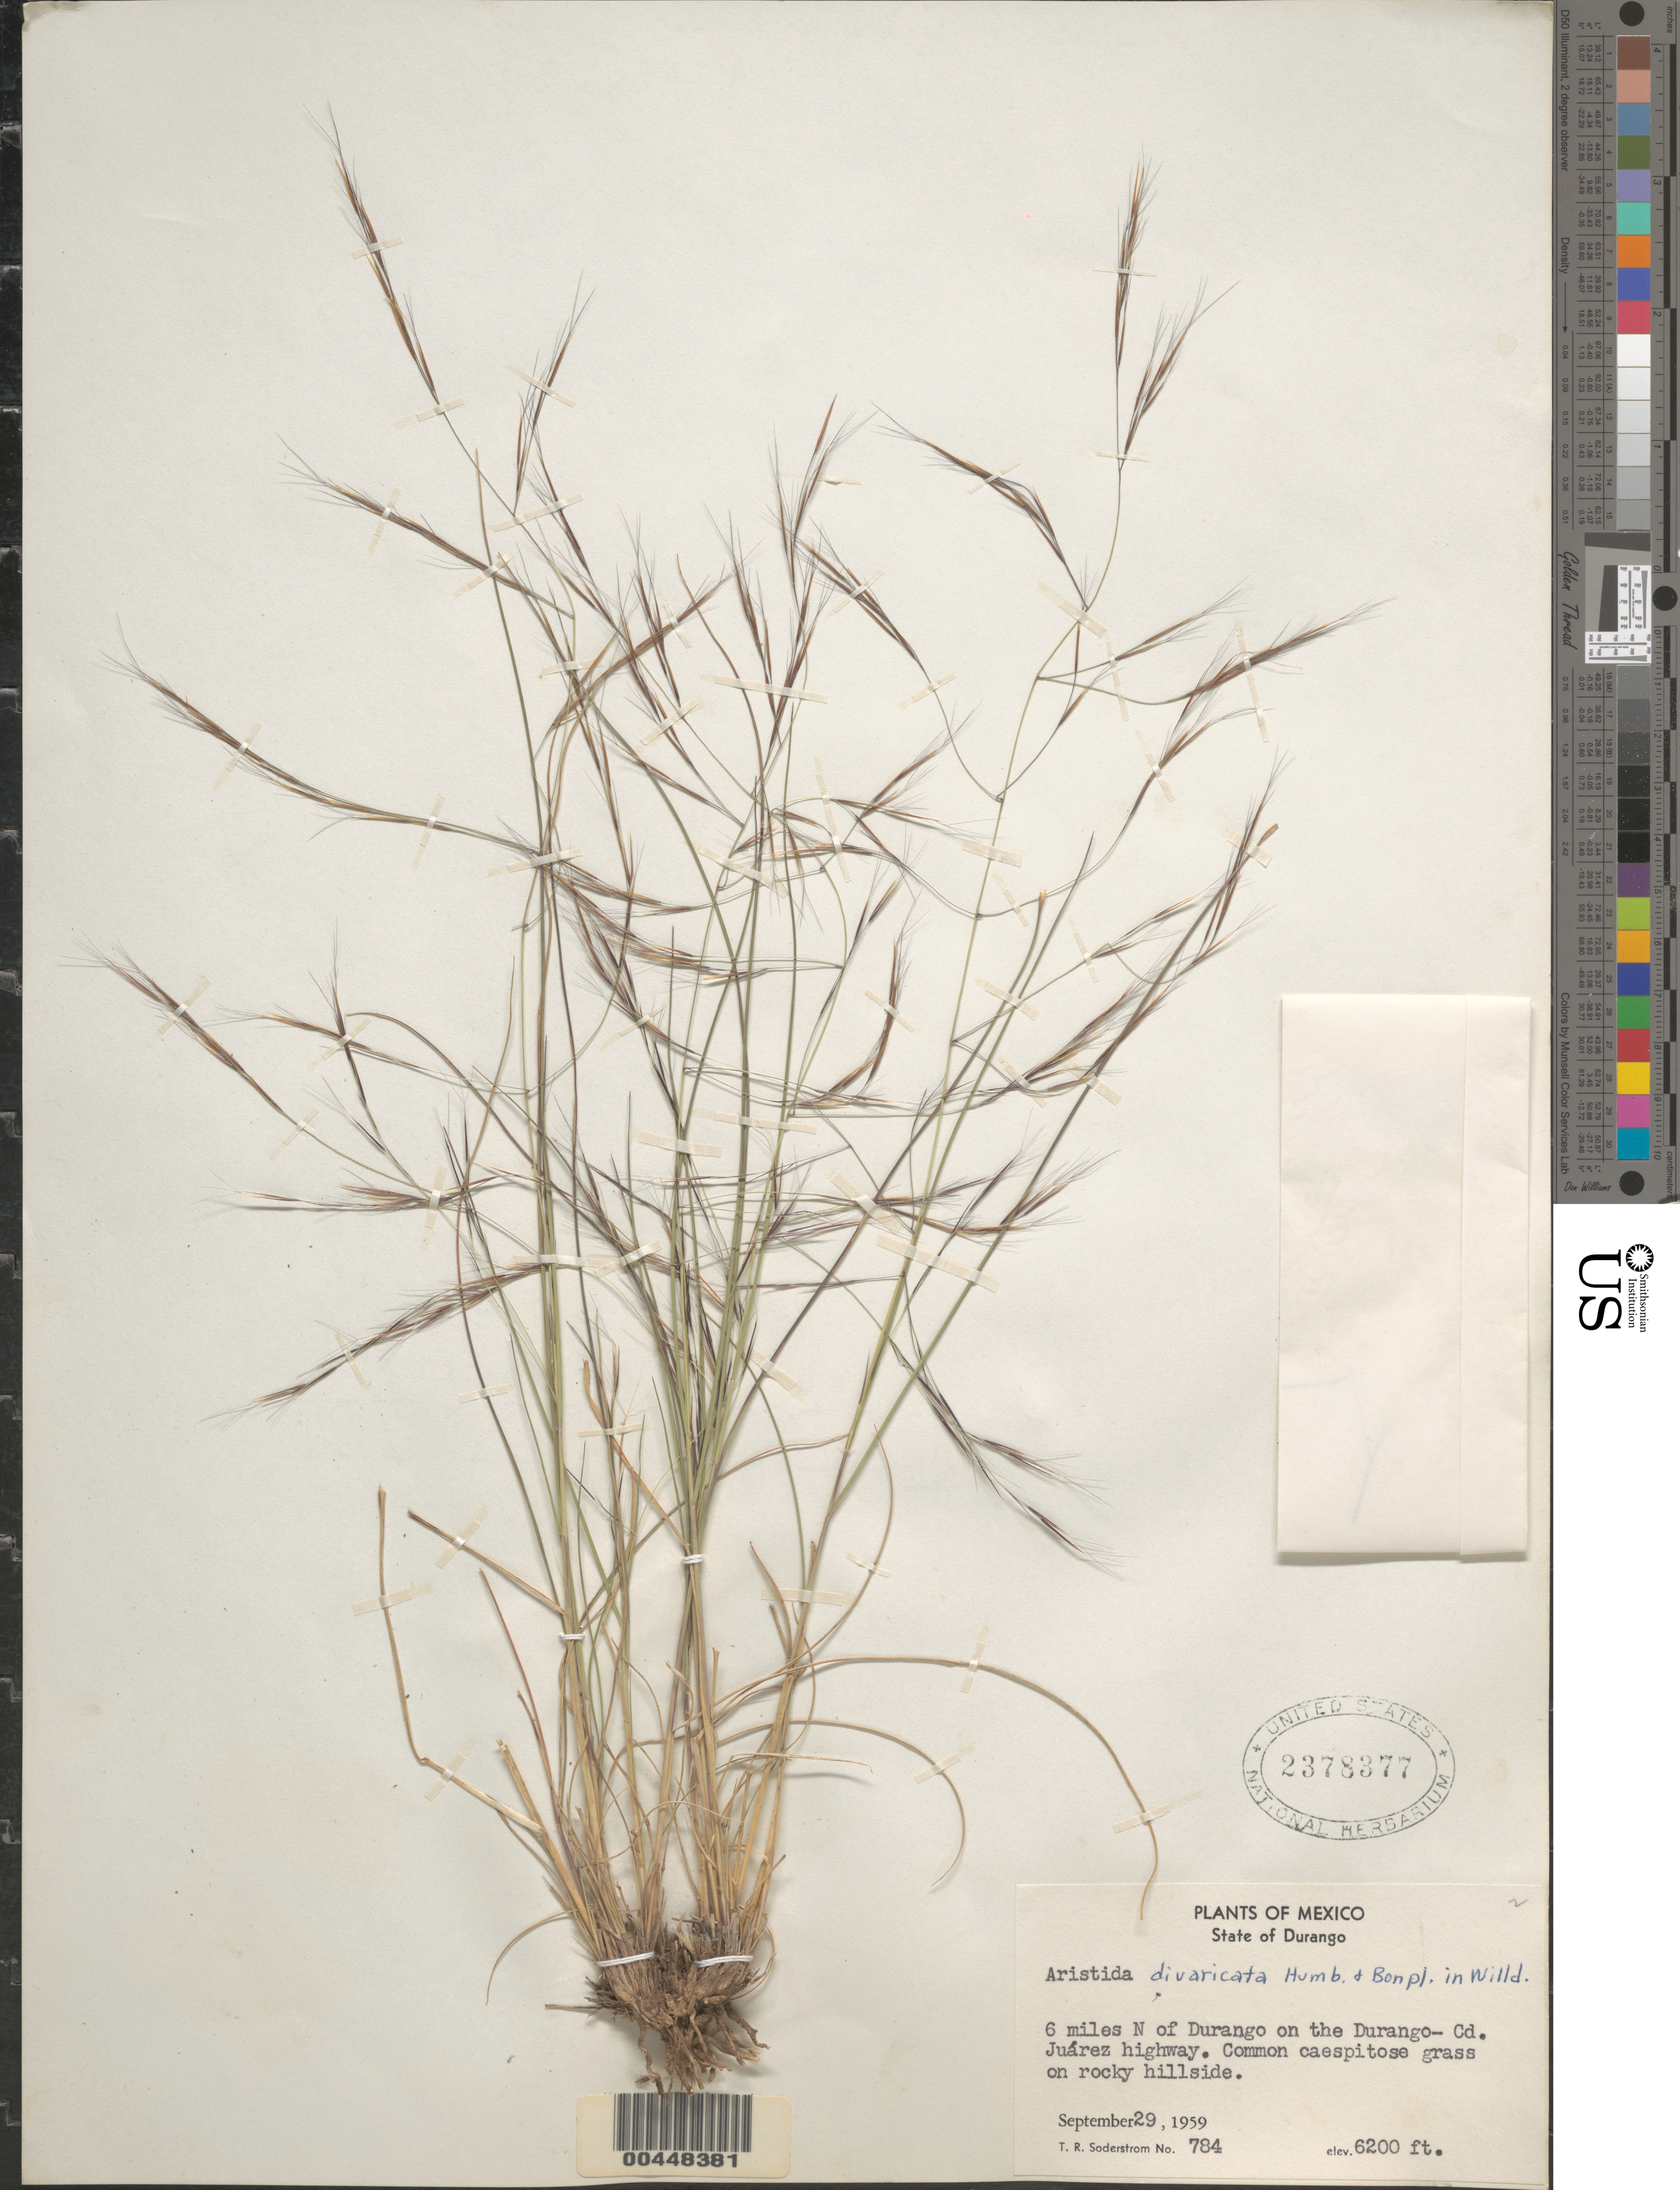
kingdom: Plantae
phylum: Tracheophyta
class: Liliopsida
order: Poales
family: Poaceae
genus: Aristida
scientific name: Aristida divaricata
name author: Humb. & Bonpl. ex Willd.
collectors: T. R. Soderstrom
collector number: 784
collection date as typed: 29 Sep 1959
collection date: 1959-09-29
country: Mexico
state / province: Durango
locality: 6 miles N of Durango on the Durango - Cd. Juárez highway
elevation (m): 1890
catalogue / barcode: US 2378377